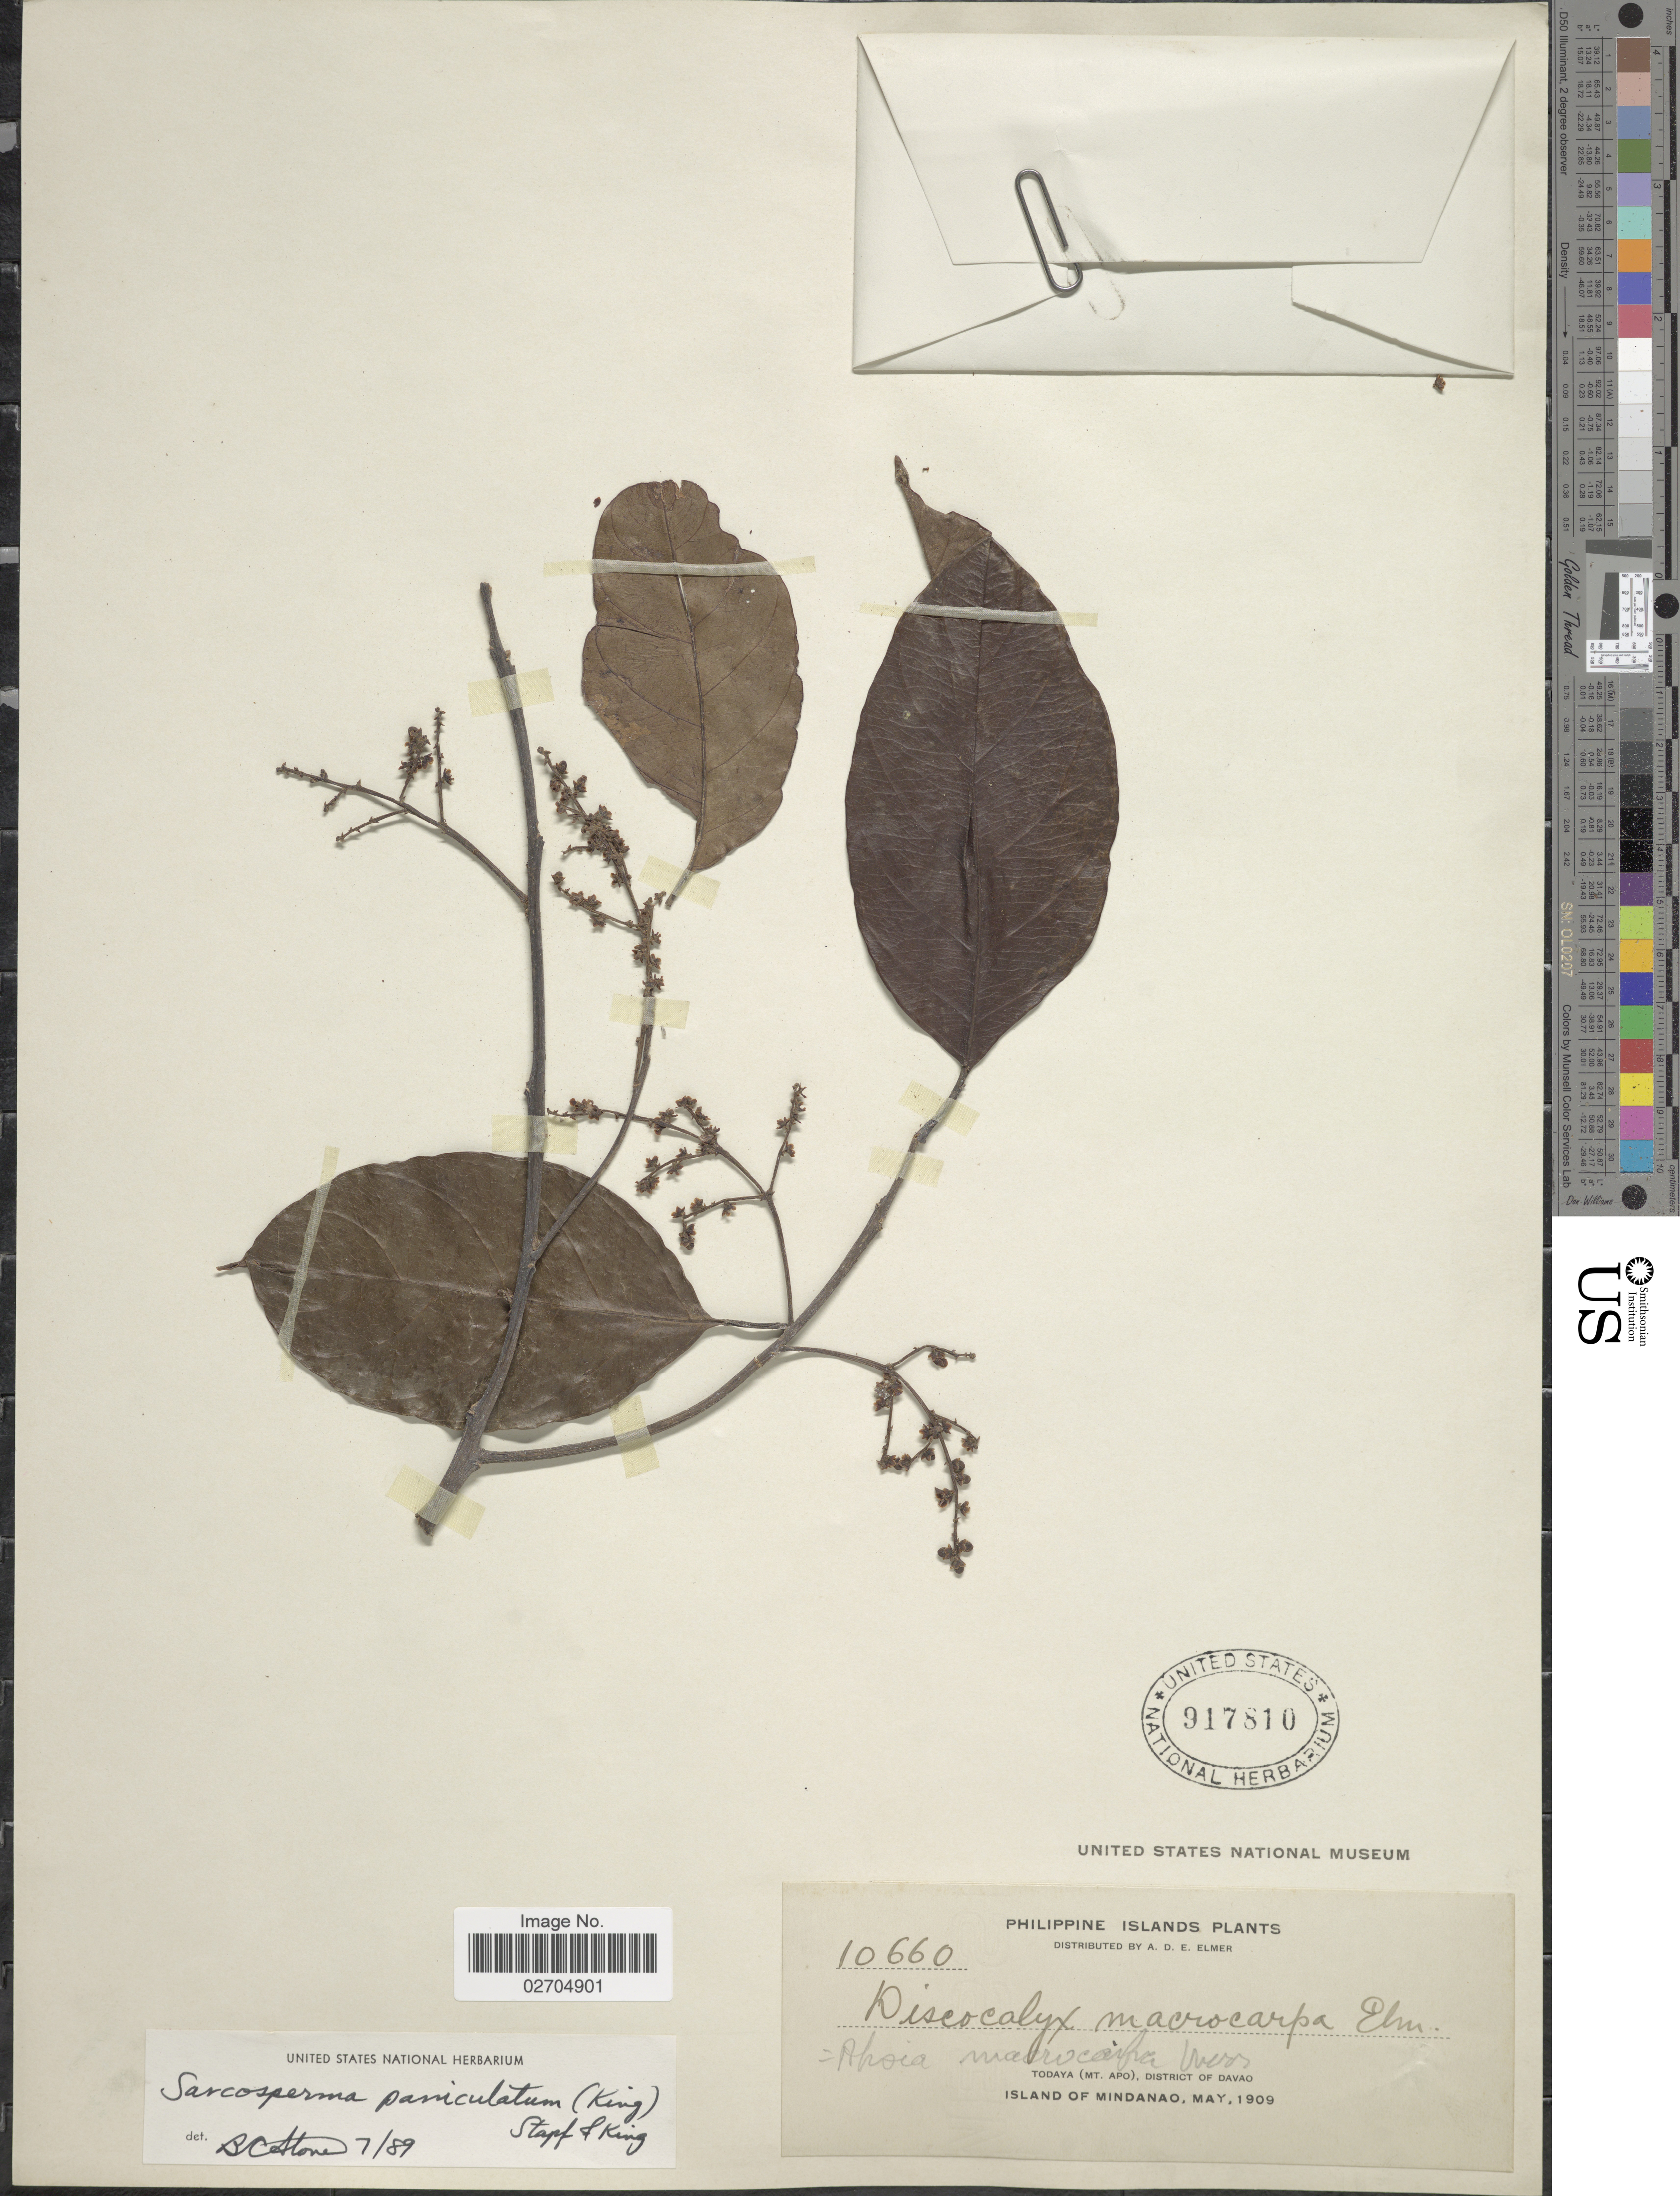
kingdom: Plantae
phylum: Tracheophyta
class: Magnoliopsida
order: Ericales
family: Sapotaceae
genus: Sarcosperma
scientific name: Sarcosperma paniculatum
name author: (R.M. King) Staph. & R.M. King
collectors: A. D. E. Elmer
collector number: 10660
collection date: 1909-05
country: Philippines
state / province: Davao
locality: Philippine Islands. Todaya (Mt. Apo), District of Davao. Island of Mindanao.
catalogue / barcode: US 917810